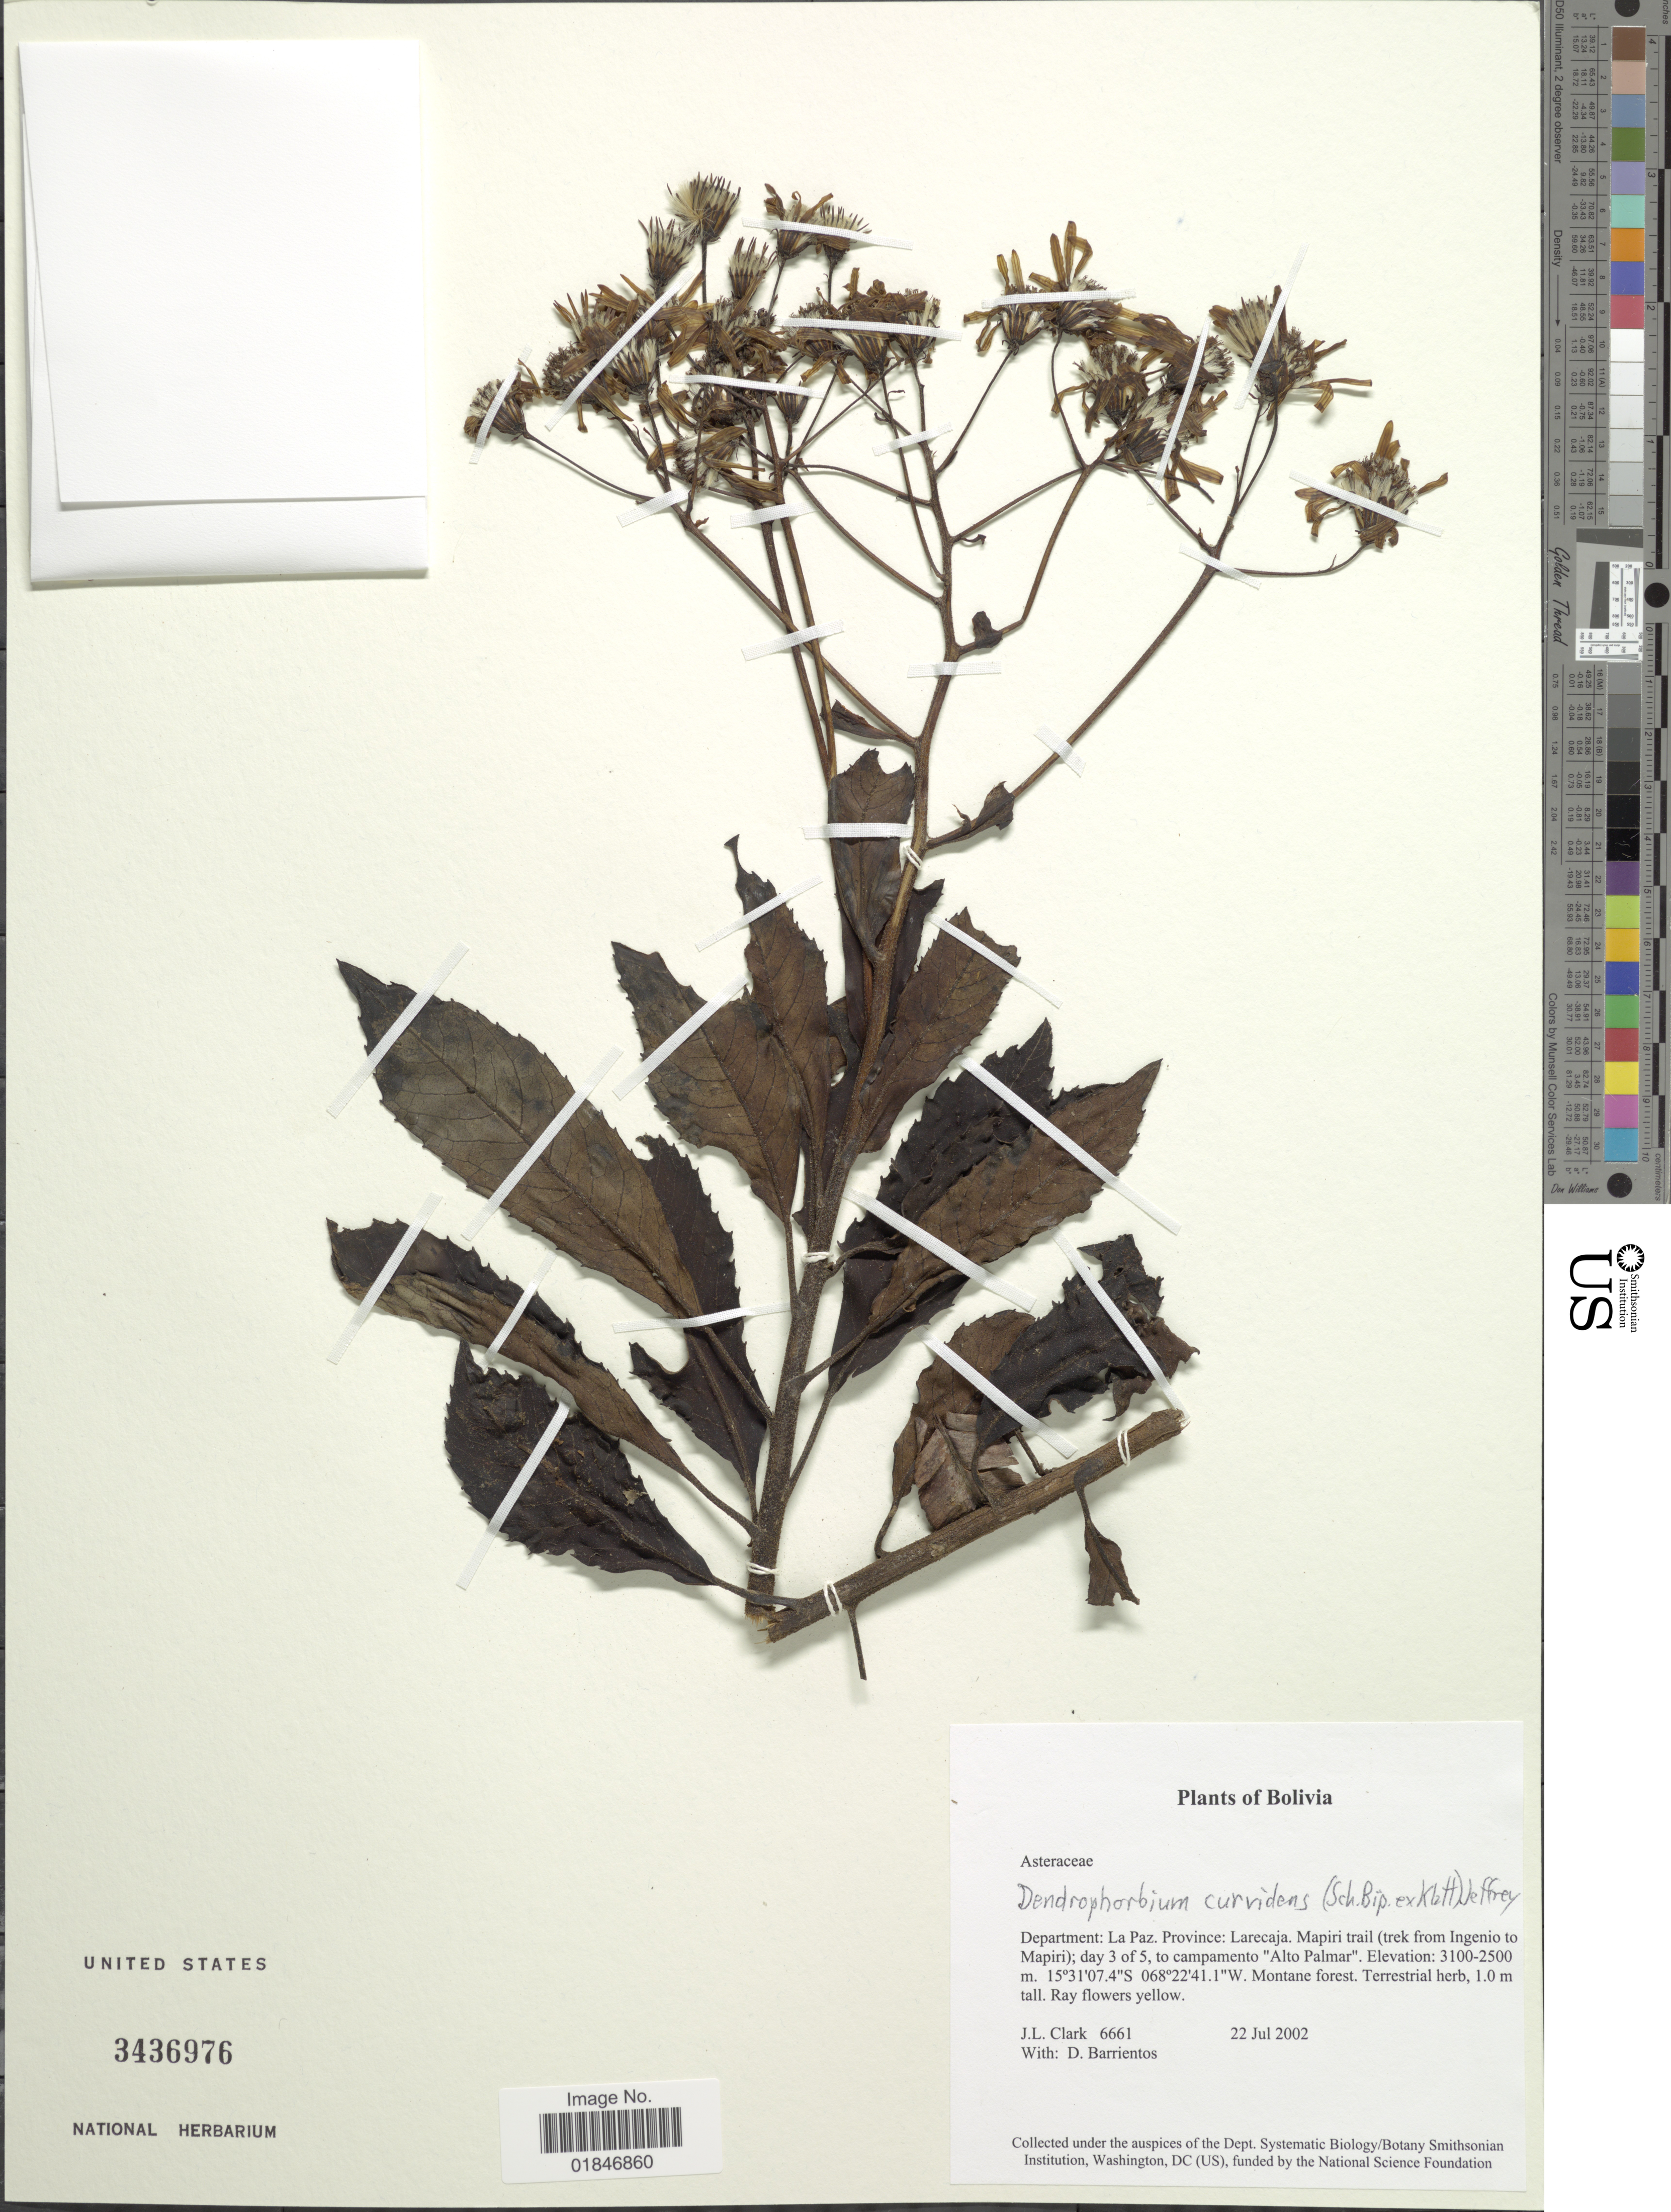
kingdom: Plantae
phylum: Tracheophyta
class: Magnoliopsida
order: Asterales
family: Asteraceae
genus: Dendrophorbium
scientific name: Dendrophorbium curvidens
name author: (Sch. Bip. ex Klatt) C. Jeffrey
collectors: J. L. Clark & D. Barrientos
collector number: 6661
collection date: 2002-07-22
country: Bolivia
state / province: La Paz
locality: Larecaja. Mapiri trail (trek from Ingenio to Mapiri) day 3 of 5, tocampamento "Alto Palmar"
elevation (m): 2500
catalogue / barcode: US 3436976